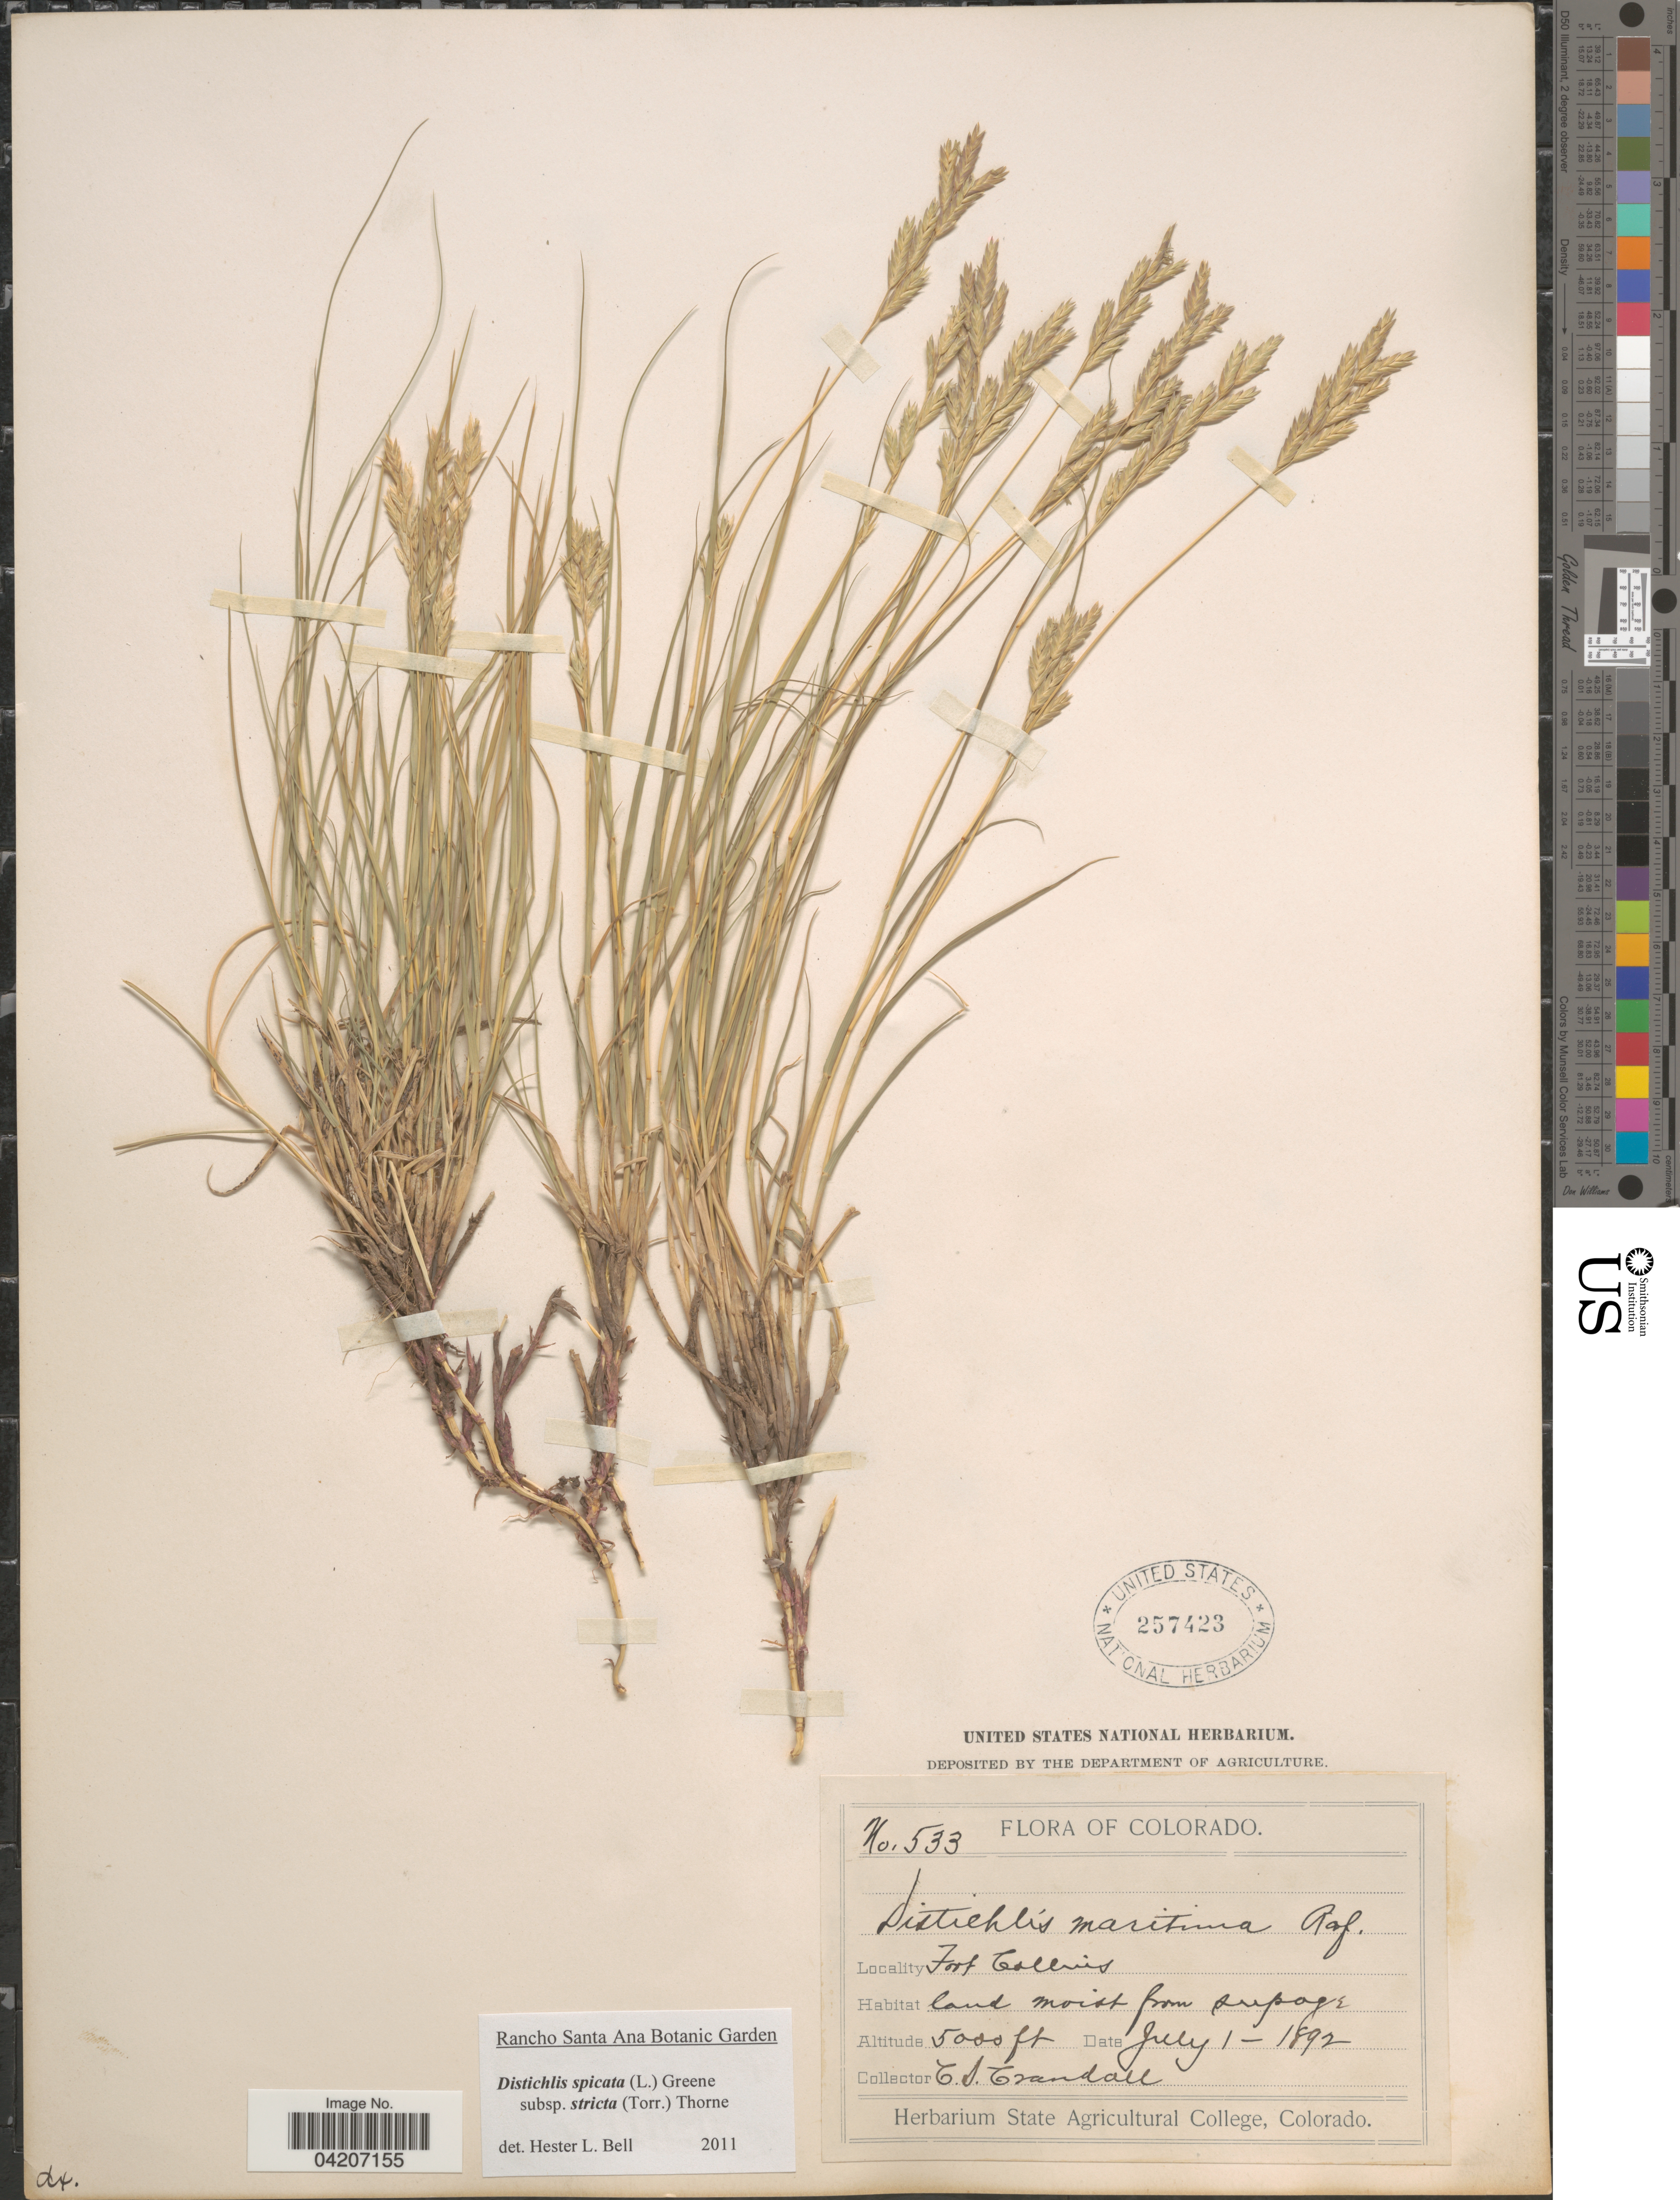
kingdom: Plantae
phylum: Tracheophyta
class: Liliopsida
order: Poales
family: Poaceae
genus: Distichlis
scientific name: Distichlis spicata subsp. stricta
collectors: C. Crandall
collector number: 533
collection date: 1892-07-01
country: United States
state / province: Colorado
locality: Fort Collins.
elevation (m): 1524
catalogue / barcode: US 257423